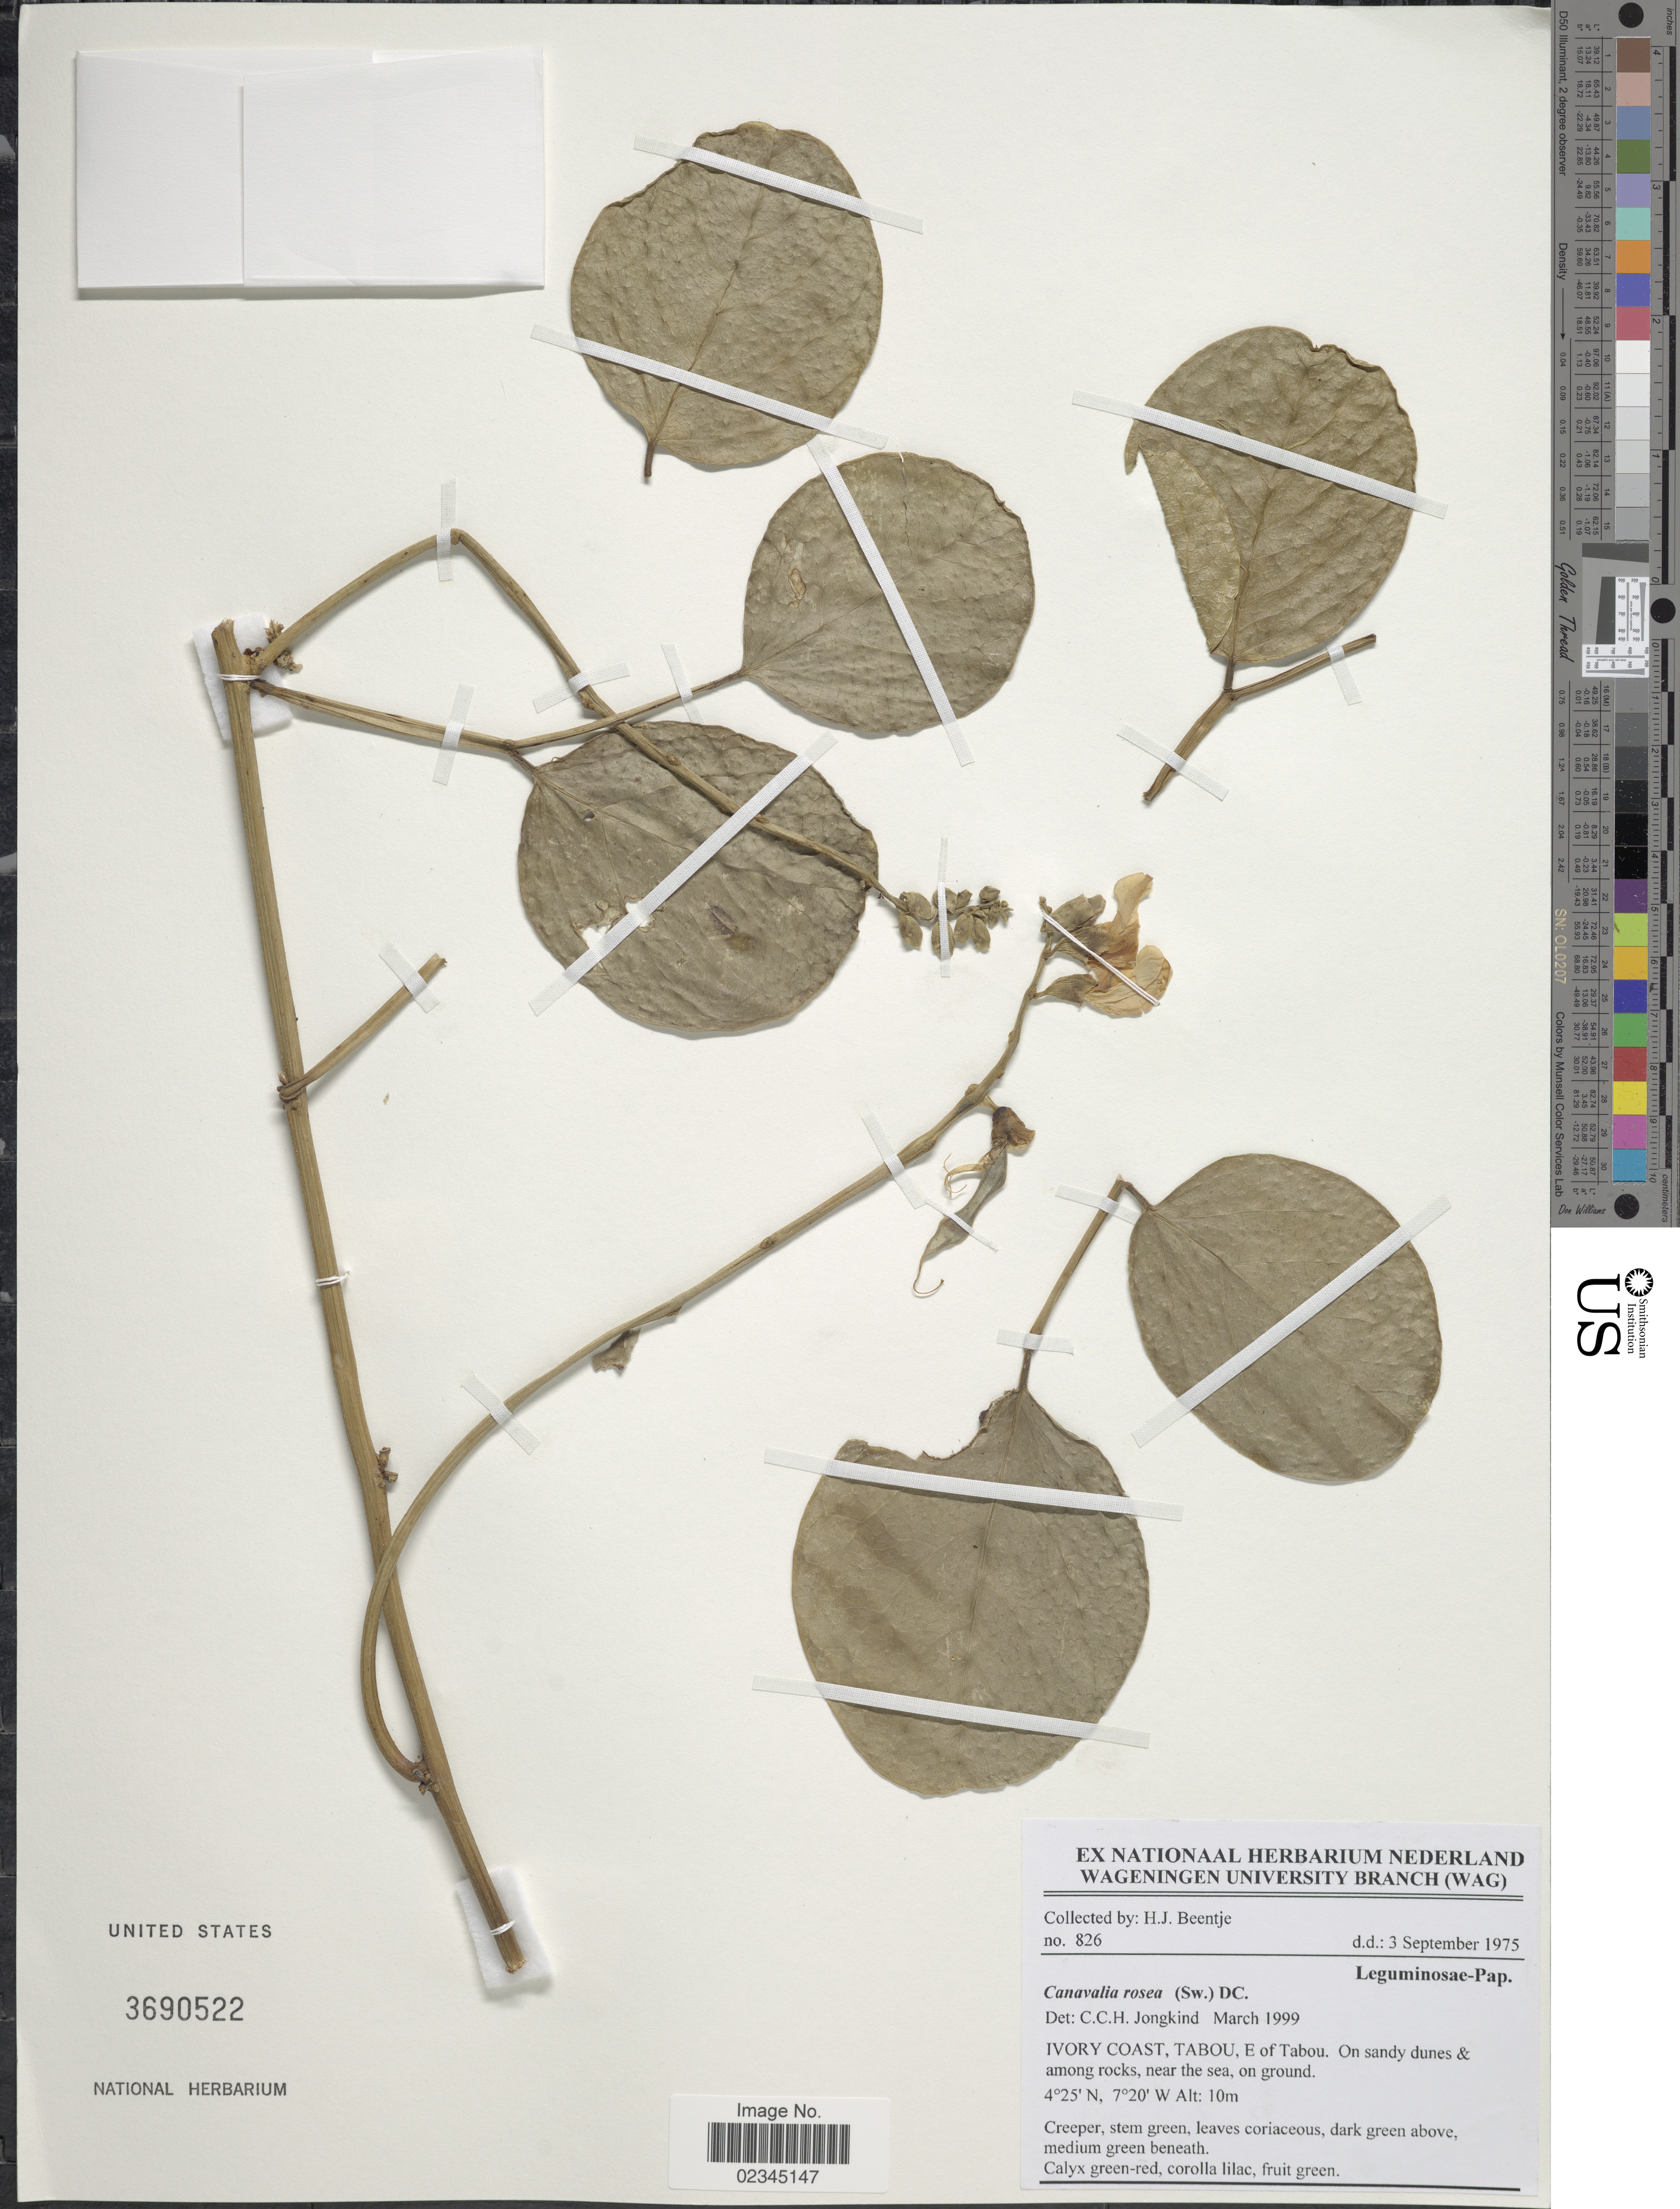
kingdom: Plantae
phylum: Tracheophyta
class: Magnoliopsida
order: Fabales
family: Fabaceae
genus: Canavalia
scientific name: Canavalia rosea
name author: (Sw.) DC.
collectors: H. J. Beentje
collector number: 826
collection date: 1975-09-03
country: Ivory Coast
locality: Ivory Coast, tabou, E of Tabou. On sandy dunes rocks.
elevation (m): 10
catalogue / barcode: US 3690522